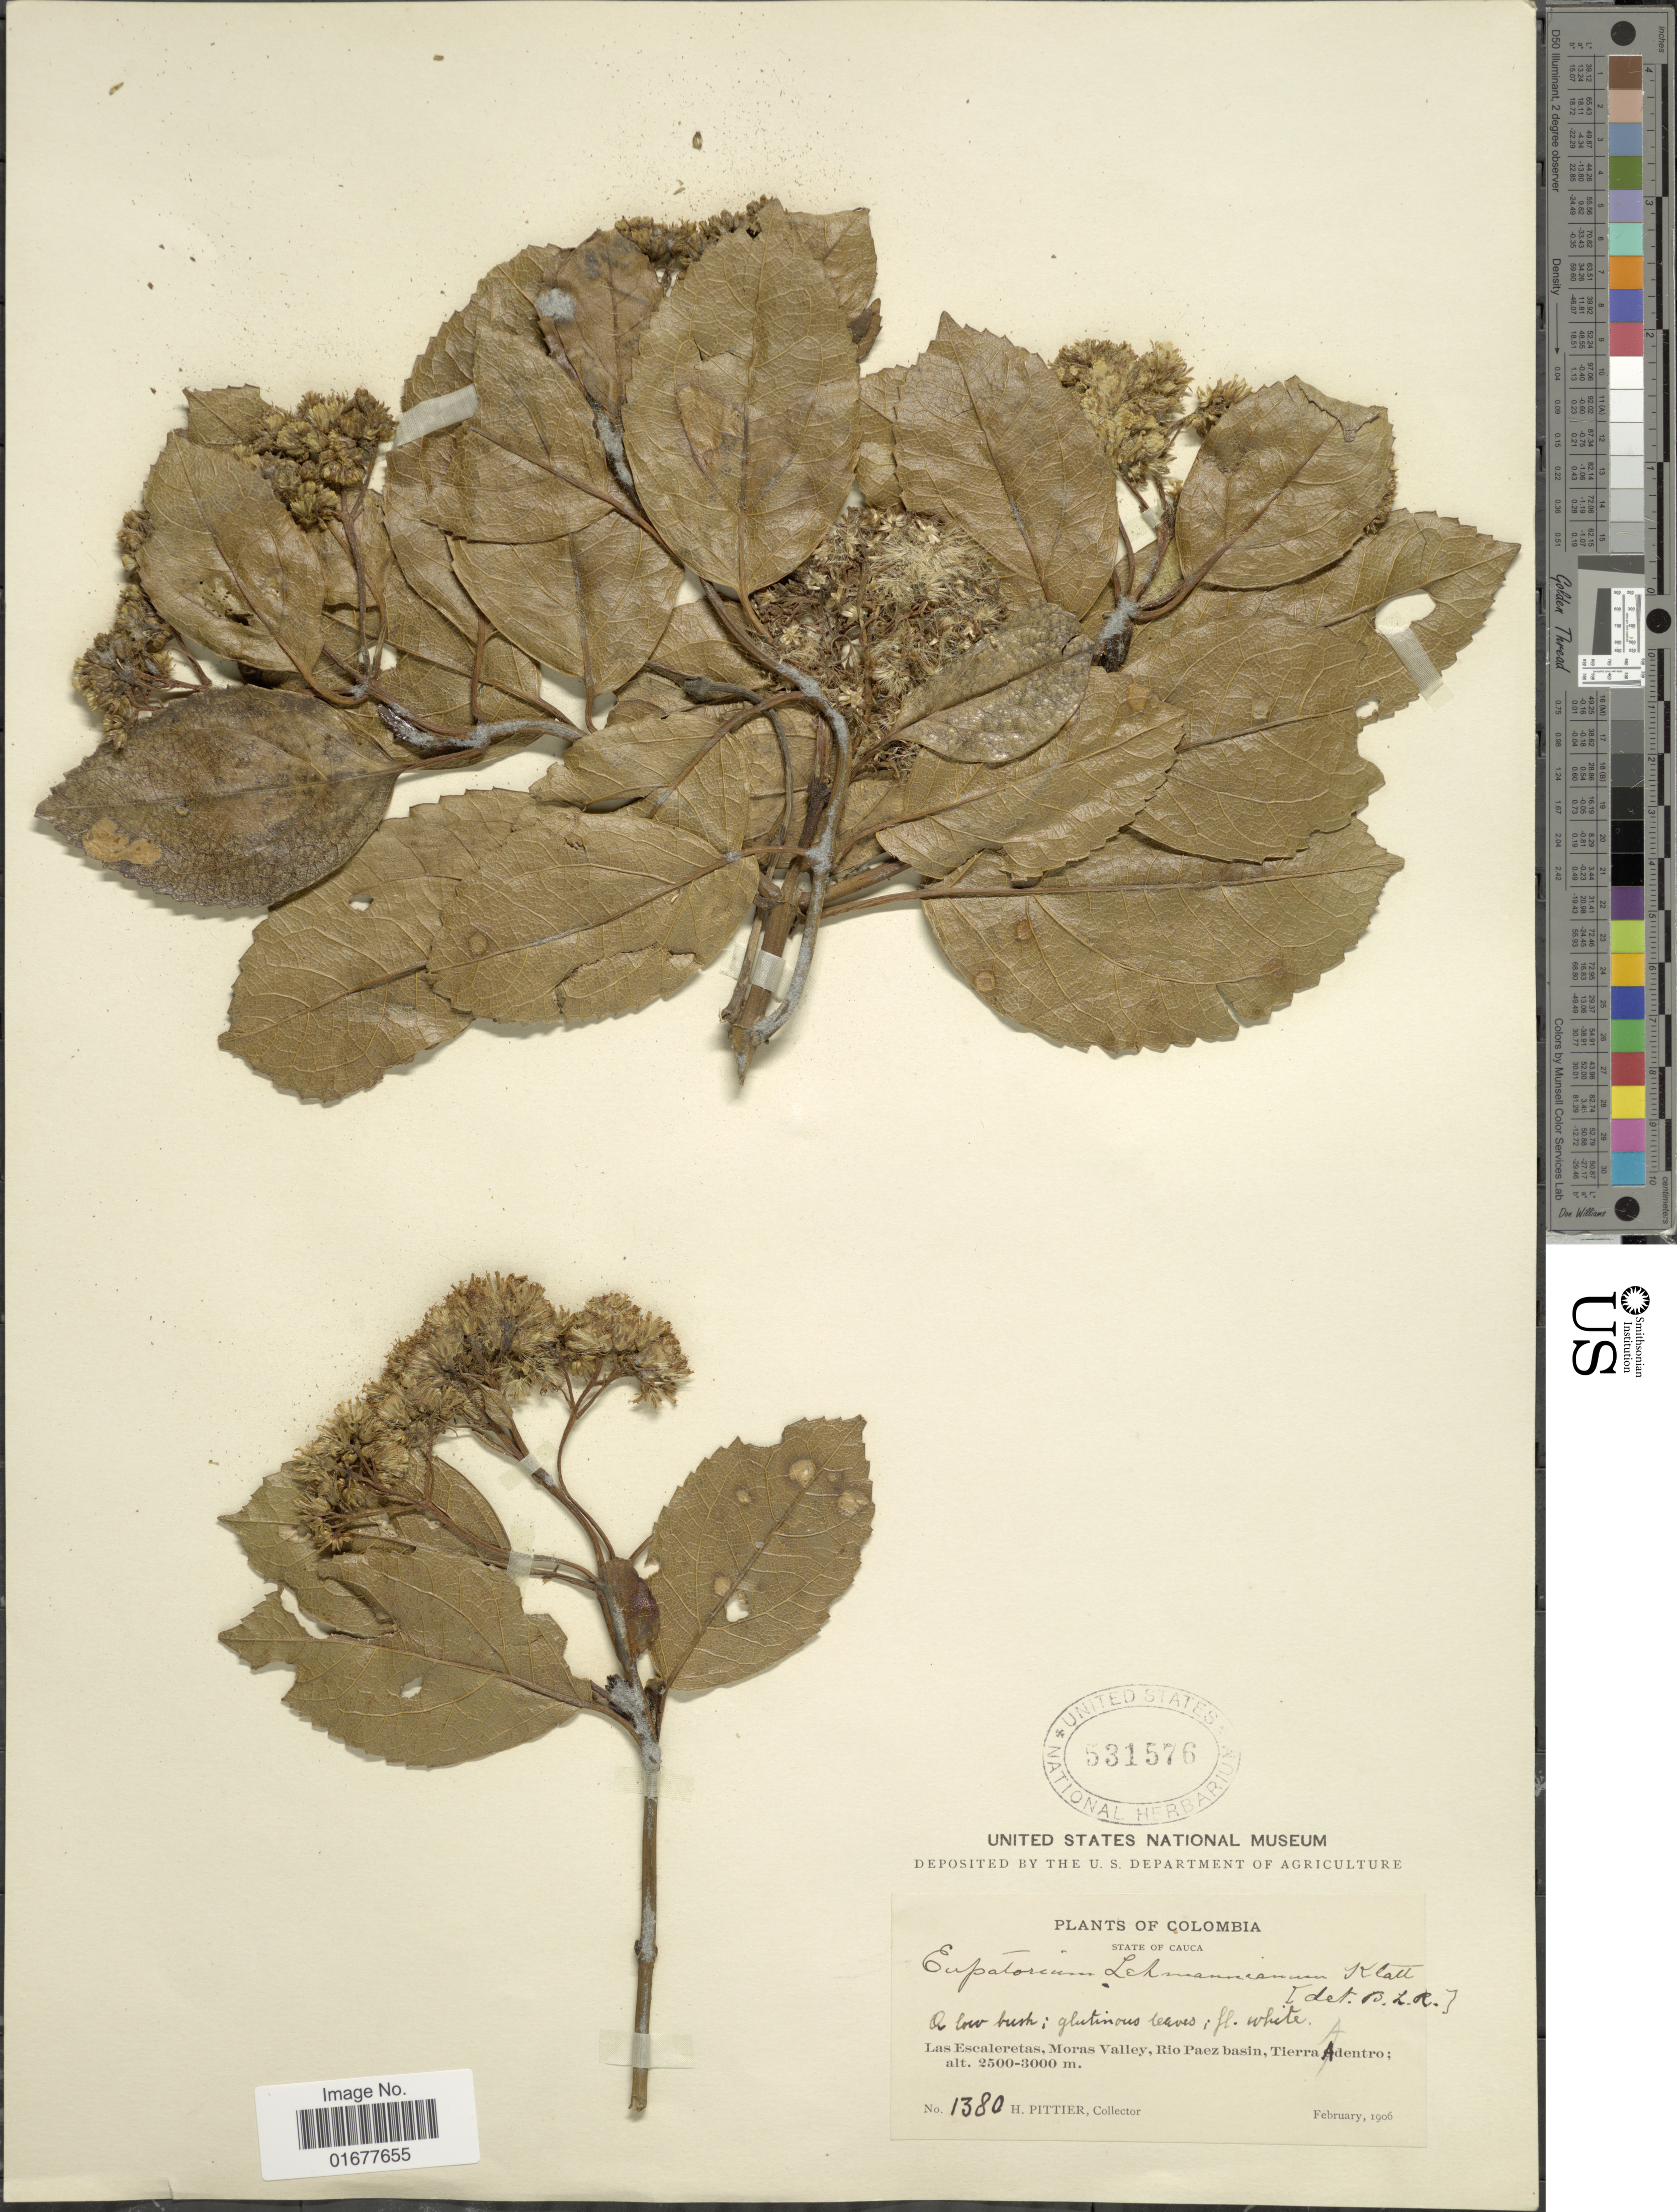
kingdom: Plantae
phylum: Tracheophyta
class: Magnoliopsida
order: Asterales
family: Asteraceae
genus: Ageratina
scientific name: Ageratina tinifolia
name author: (Kunth) R.M. King & H. Rob.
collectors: H. F. Pittier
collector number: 1380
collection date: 1906-02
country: Colombia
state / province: Cauca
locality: Las Escaleretas, Moras Valley, Rio Paez basin, Tierra Adentro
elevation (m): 2500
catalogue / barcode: US 531576